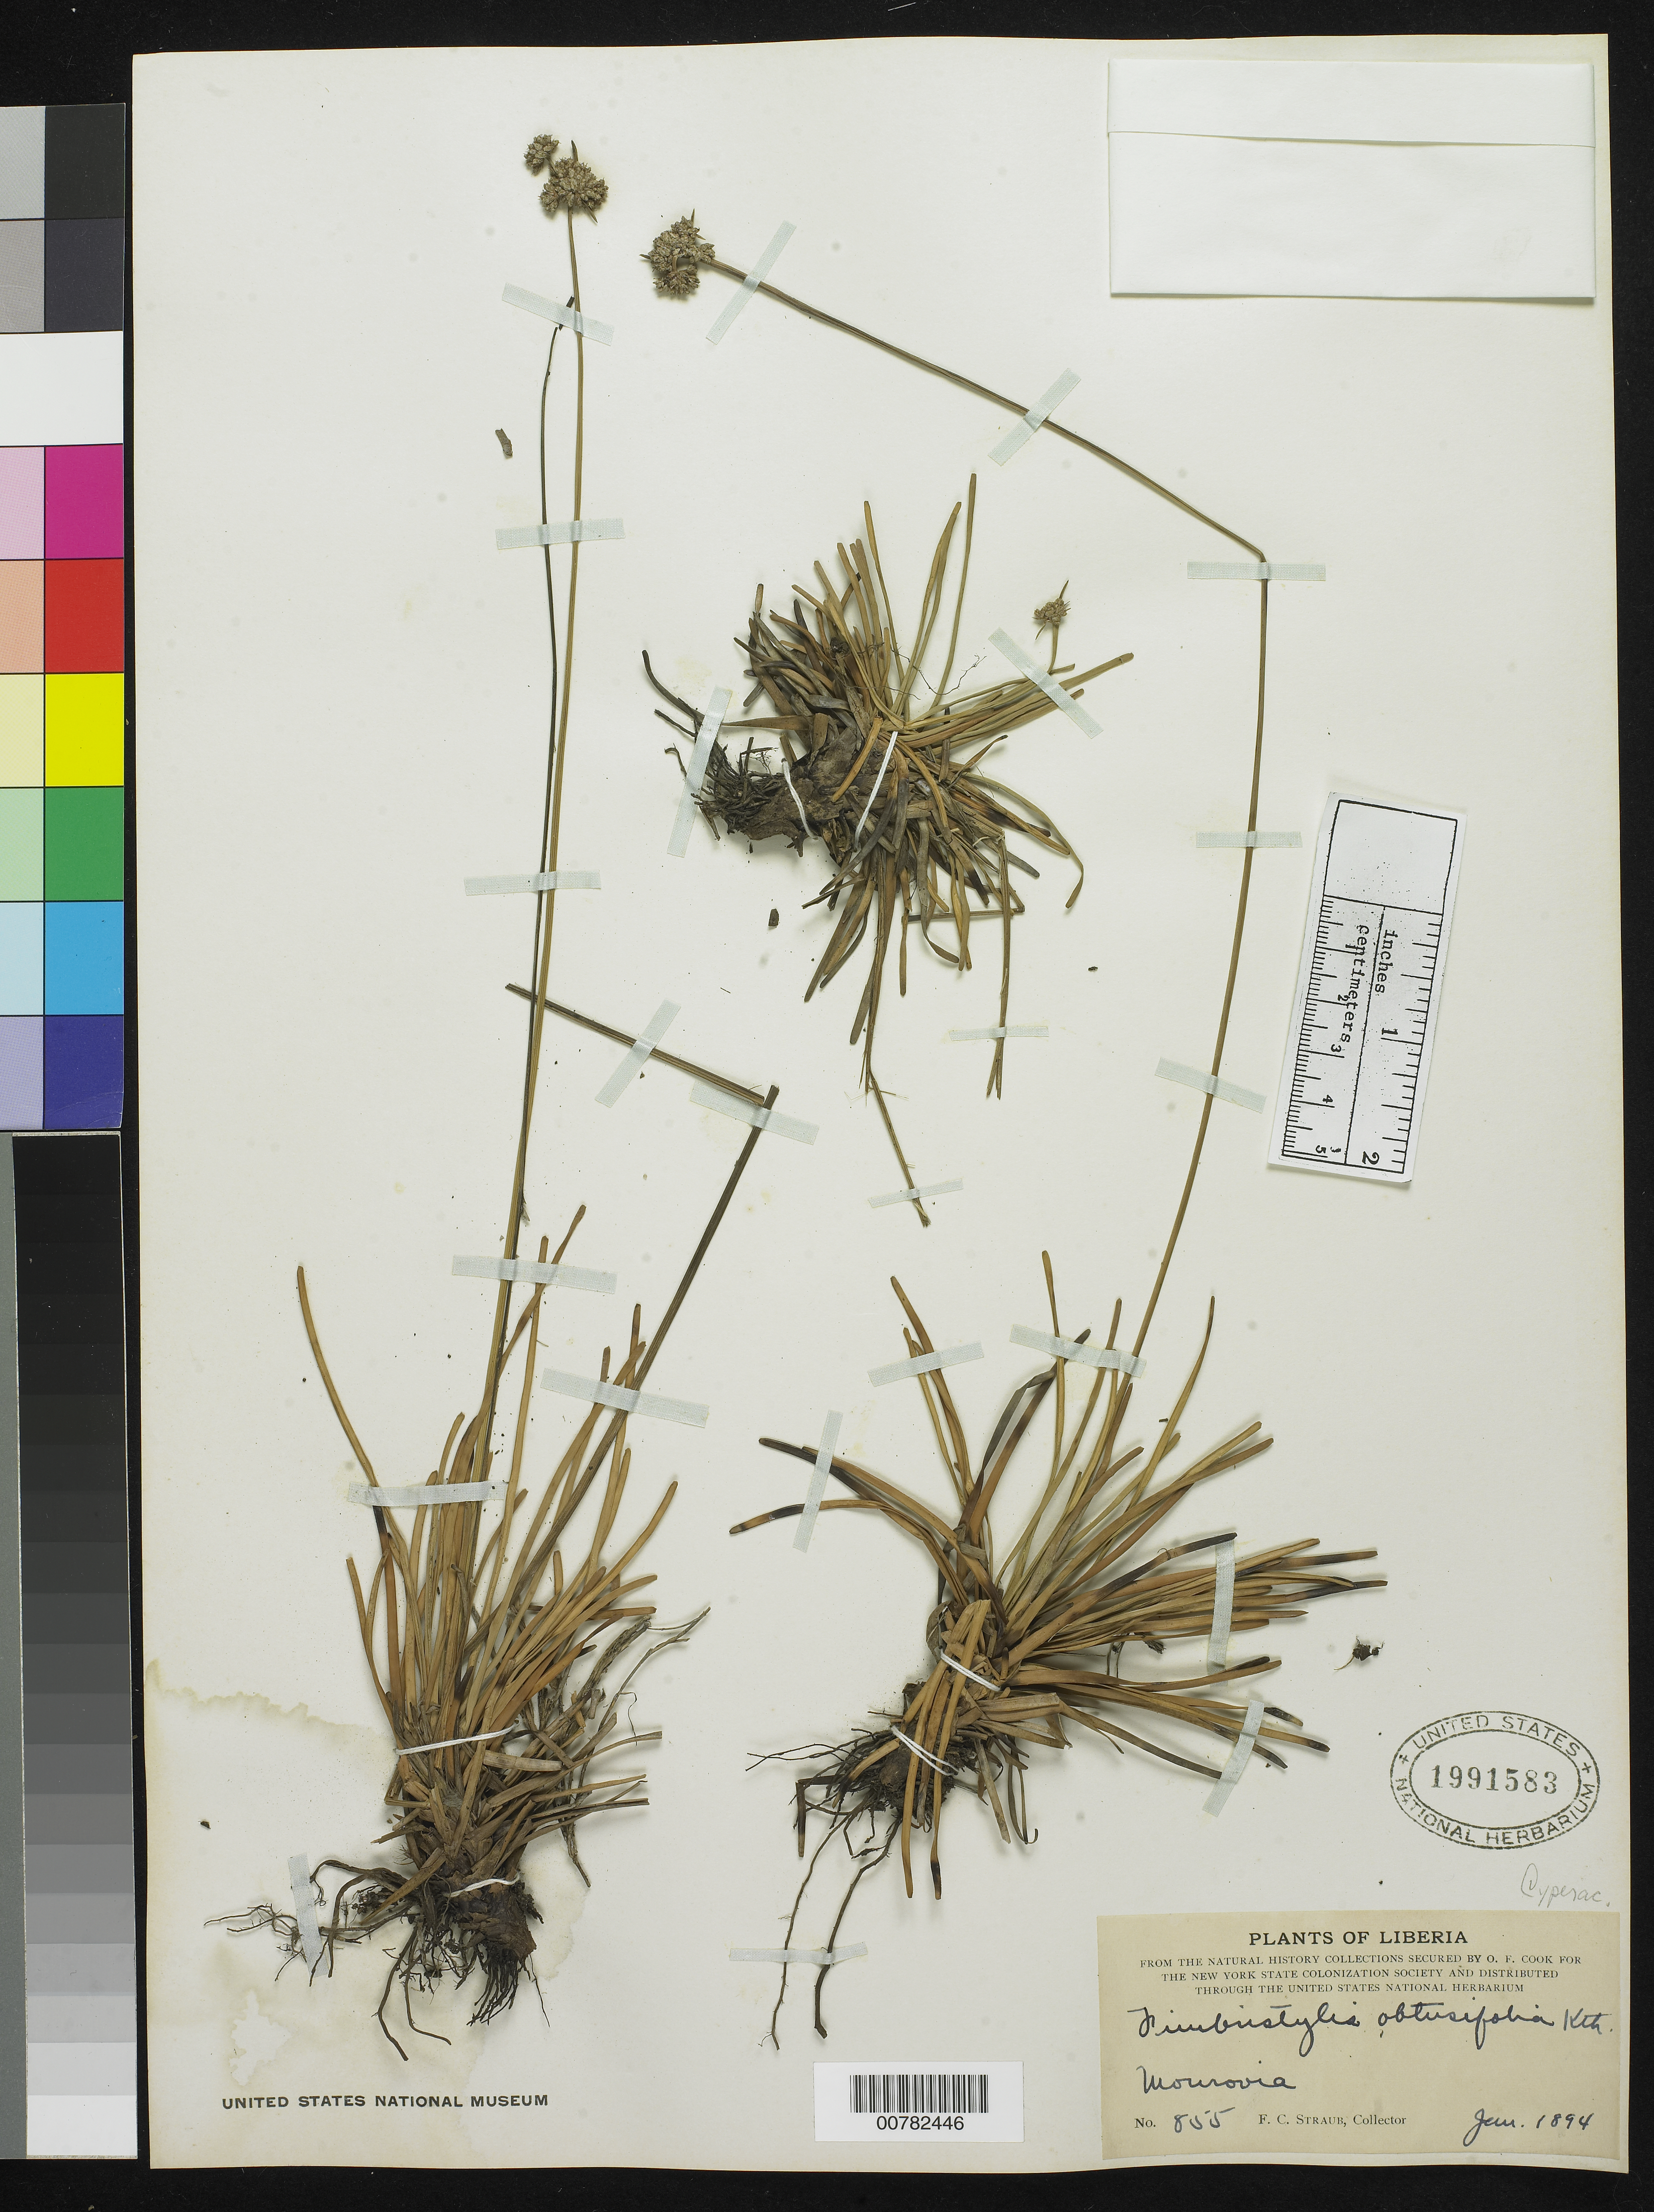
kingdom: Plantae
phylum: Tracheophyta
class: Liliopsida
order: Poales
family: Cyperaceae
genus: Fimbristylis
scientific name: Fimbristylis cymosa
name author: R. Br.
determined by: Strong, Mark T., (BOT), Smithsonian Institution - National Museum of Natural History (UNITED STATES)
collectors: F. Straub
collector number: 855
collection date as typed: Jan 1894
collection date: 1894-01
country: Liberia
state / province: Montserrado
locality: Monrovia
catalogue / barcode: US 1991583